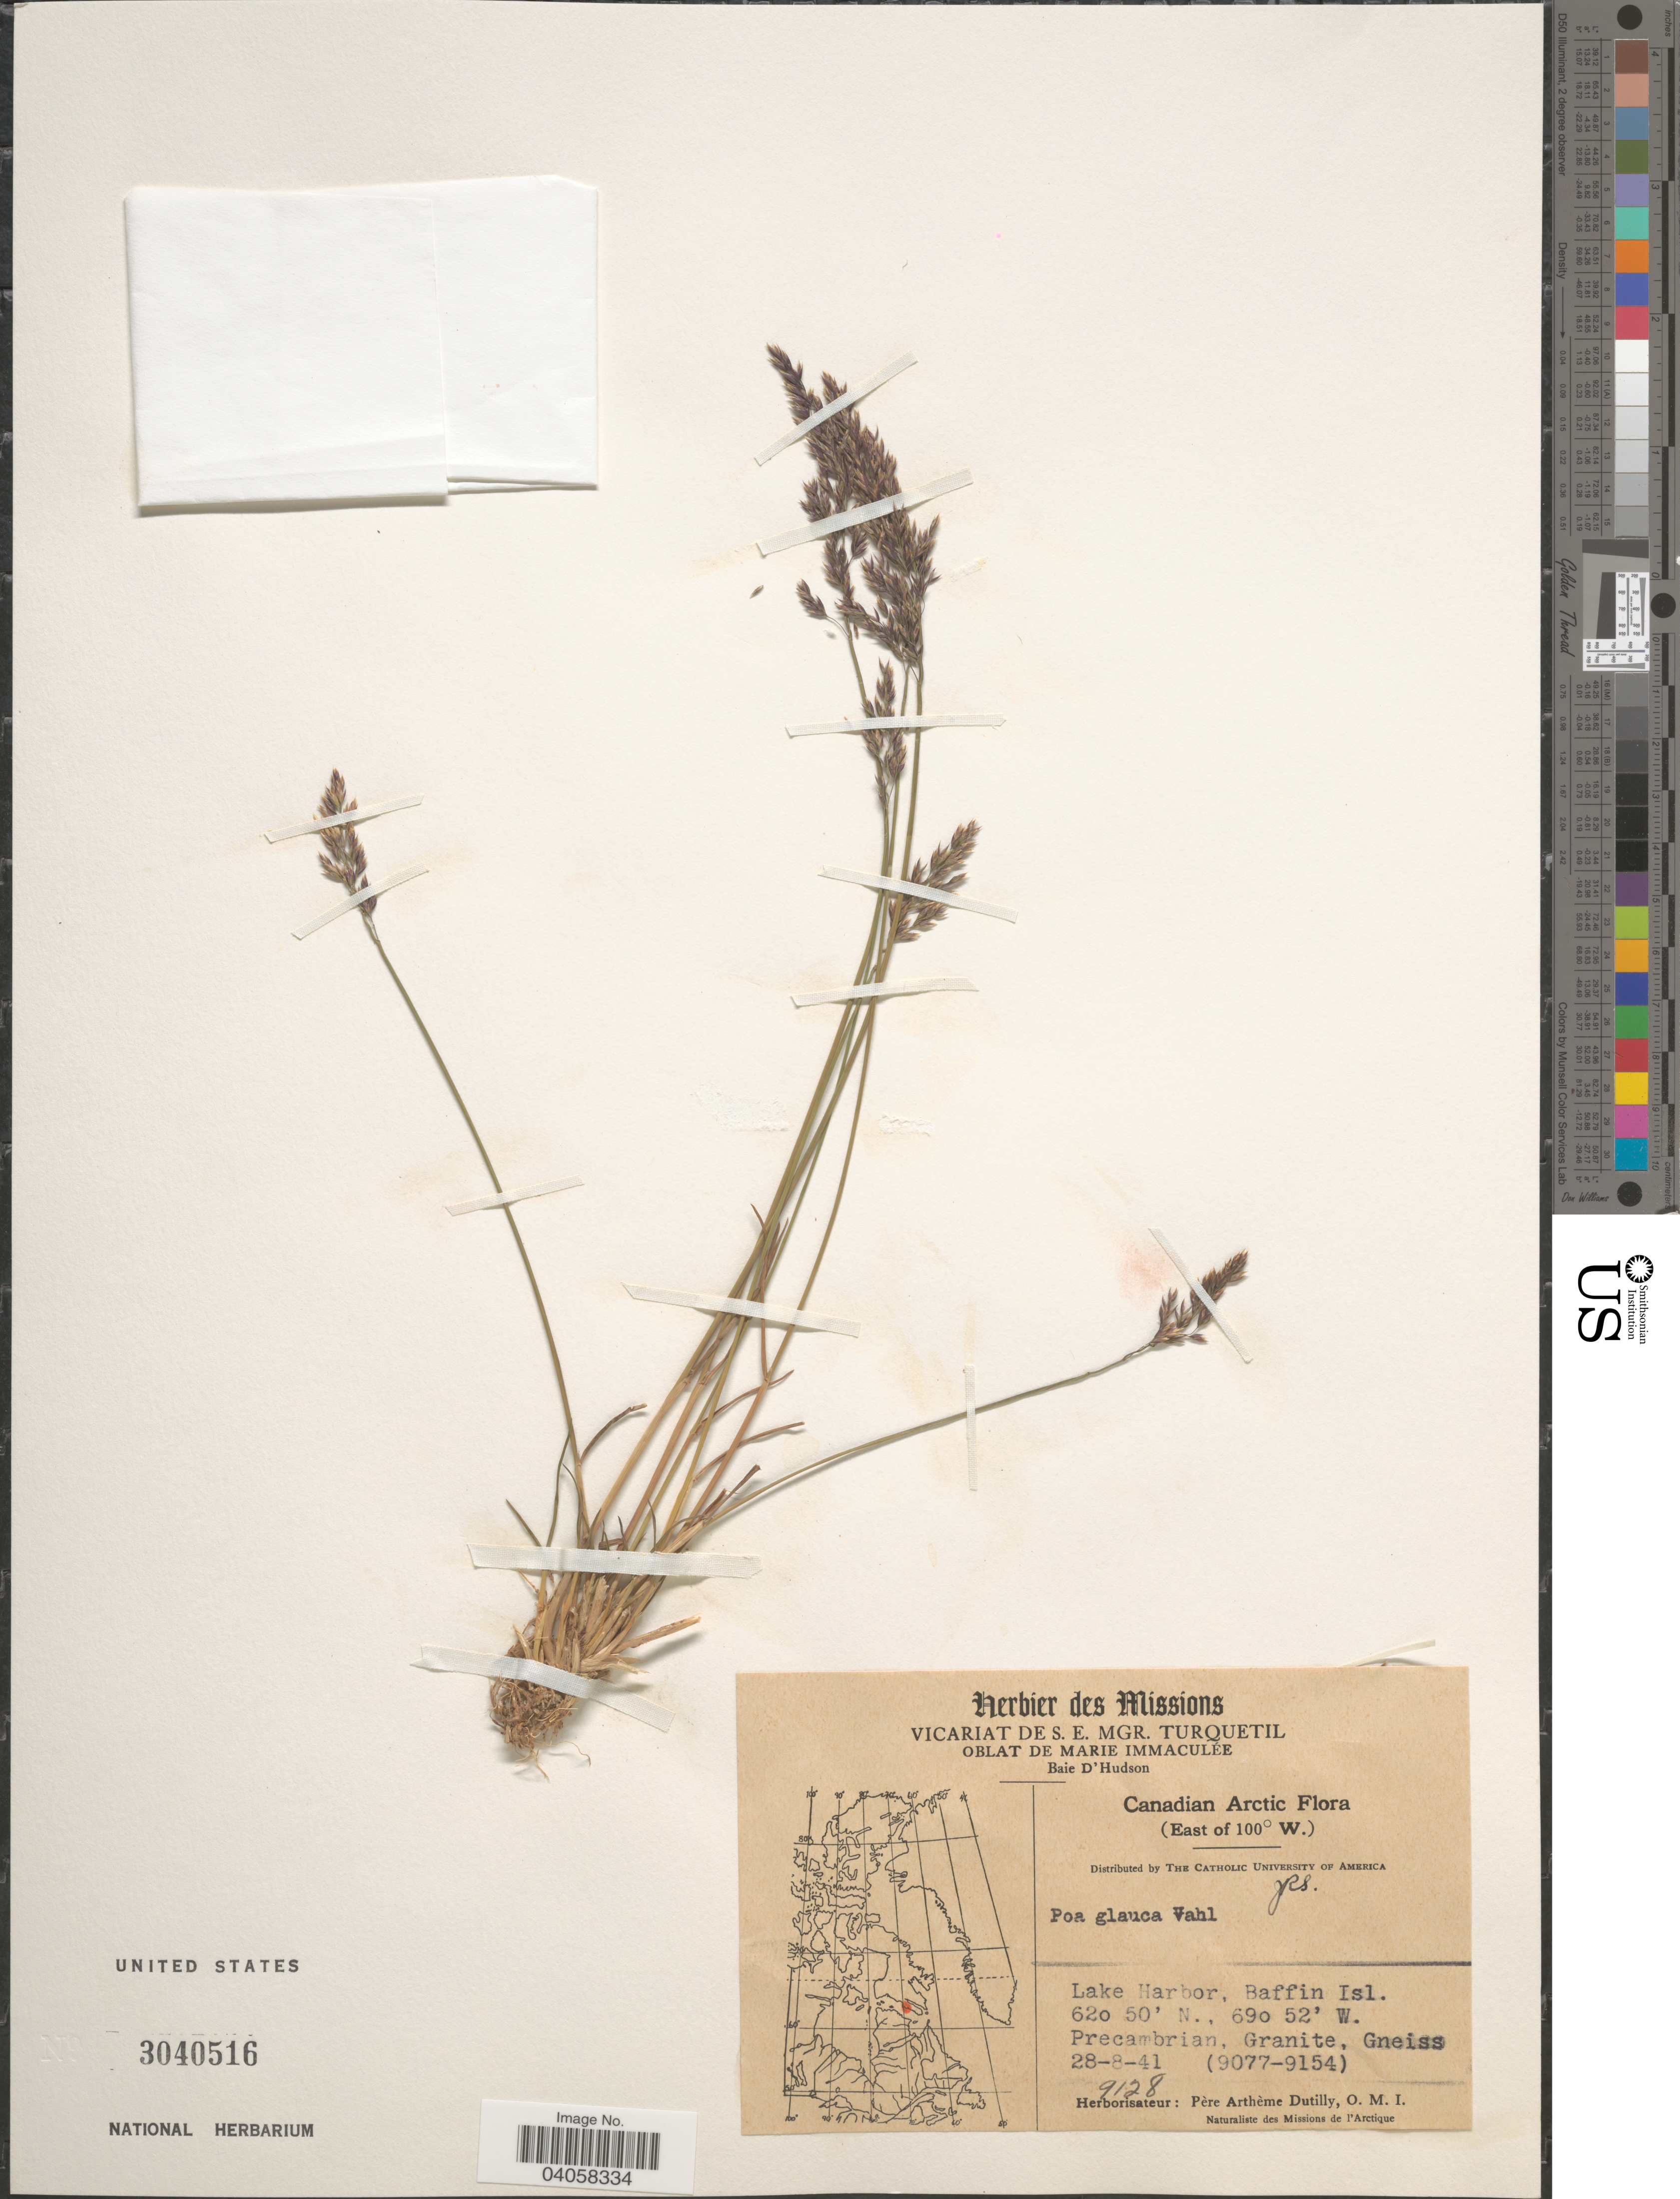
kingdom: Plantae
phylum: Tracheophyta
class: Liliopsida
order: Poales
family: Poaceae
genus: Poa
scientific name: Poa glauca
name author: Vahl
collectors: P. Dutilly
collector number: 9128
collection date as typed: Transcribed d/m/y: 28/8/41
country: Canada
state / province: Nunavut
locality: Canadian Arctic (East of 100° W.) Lake Harbor, Baffin Isl.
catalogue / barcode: US 3040516